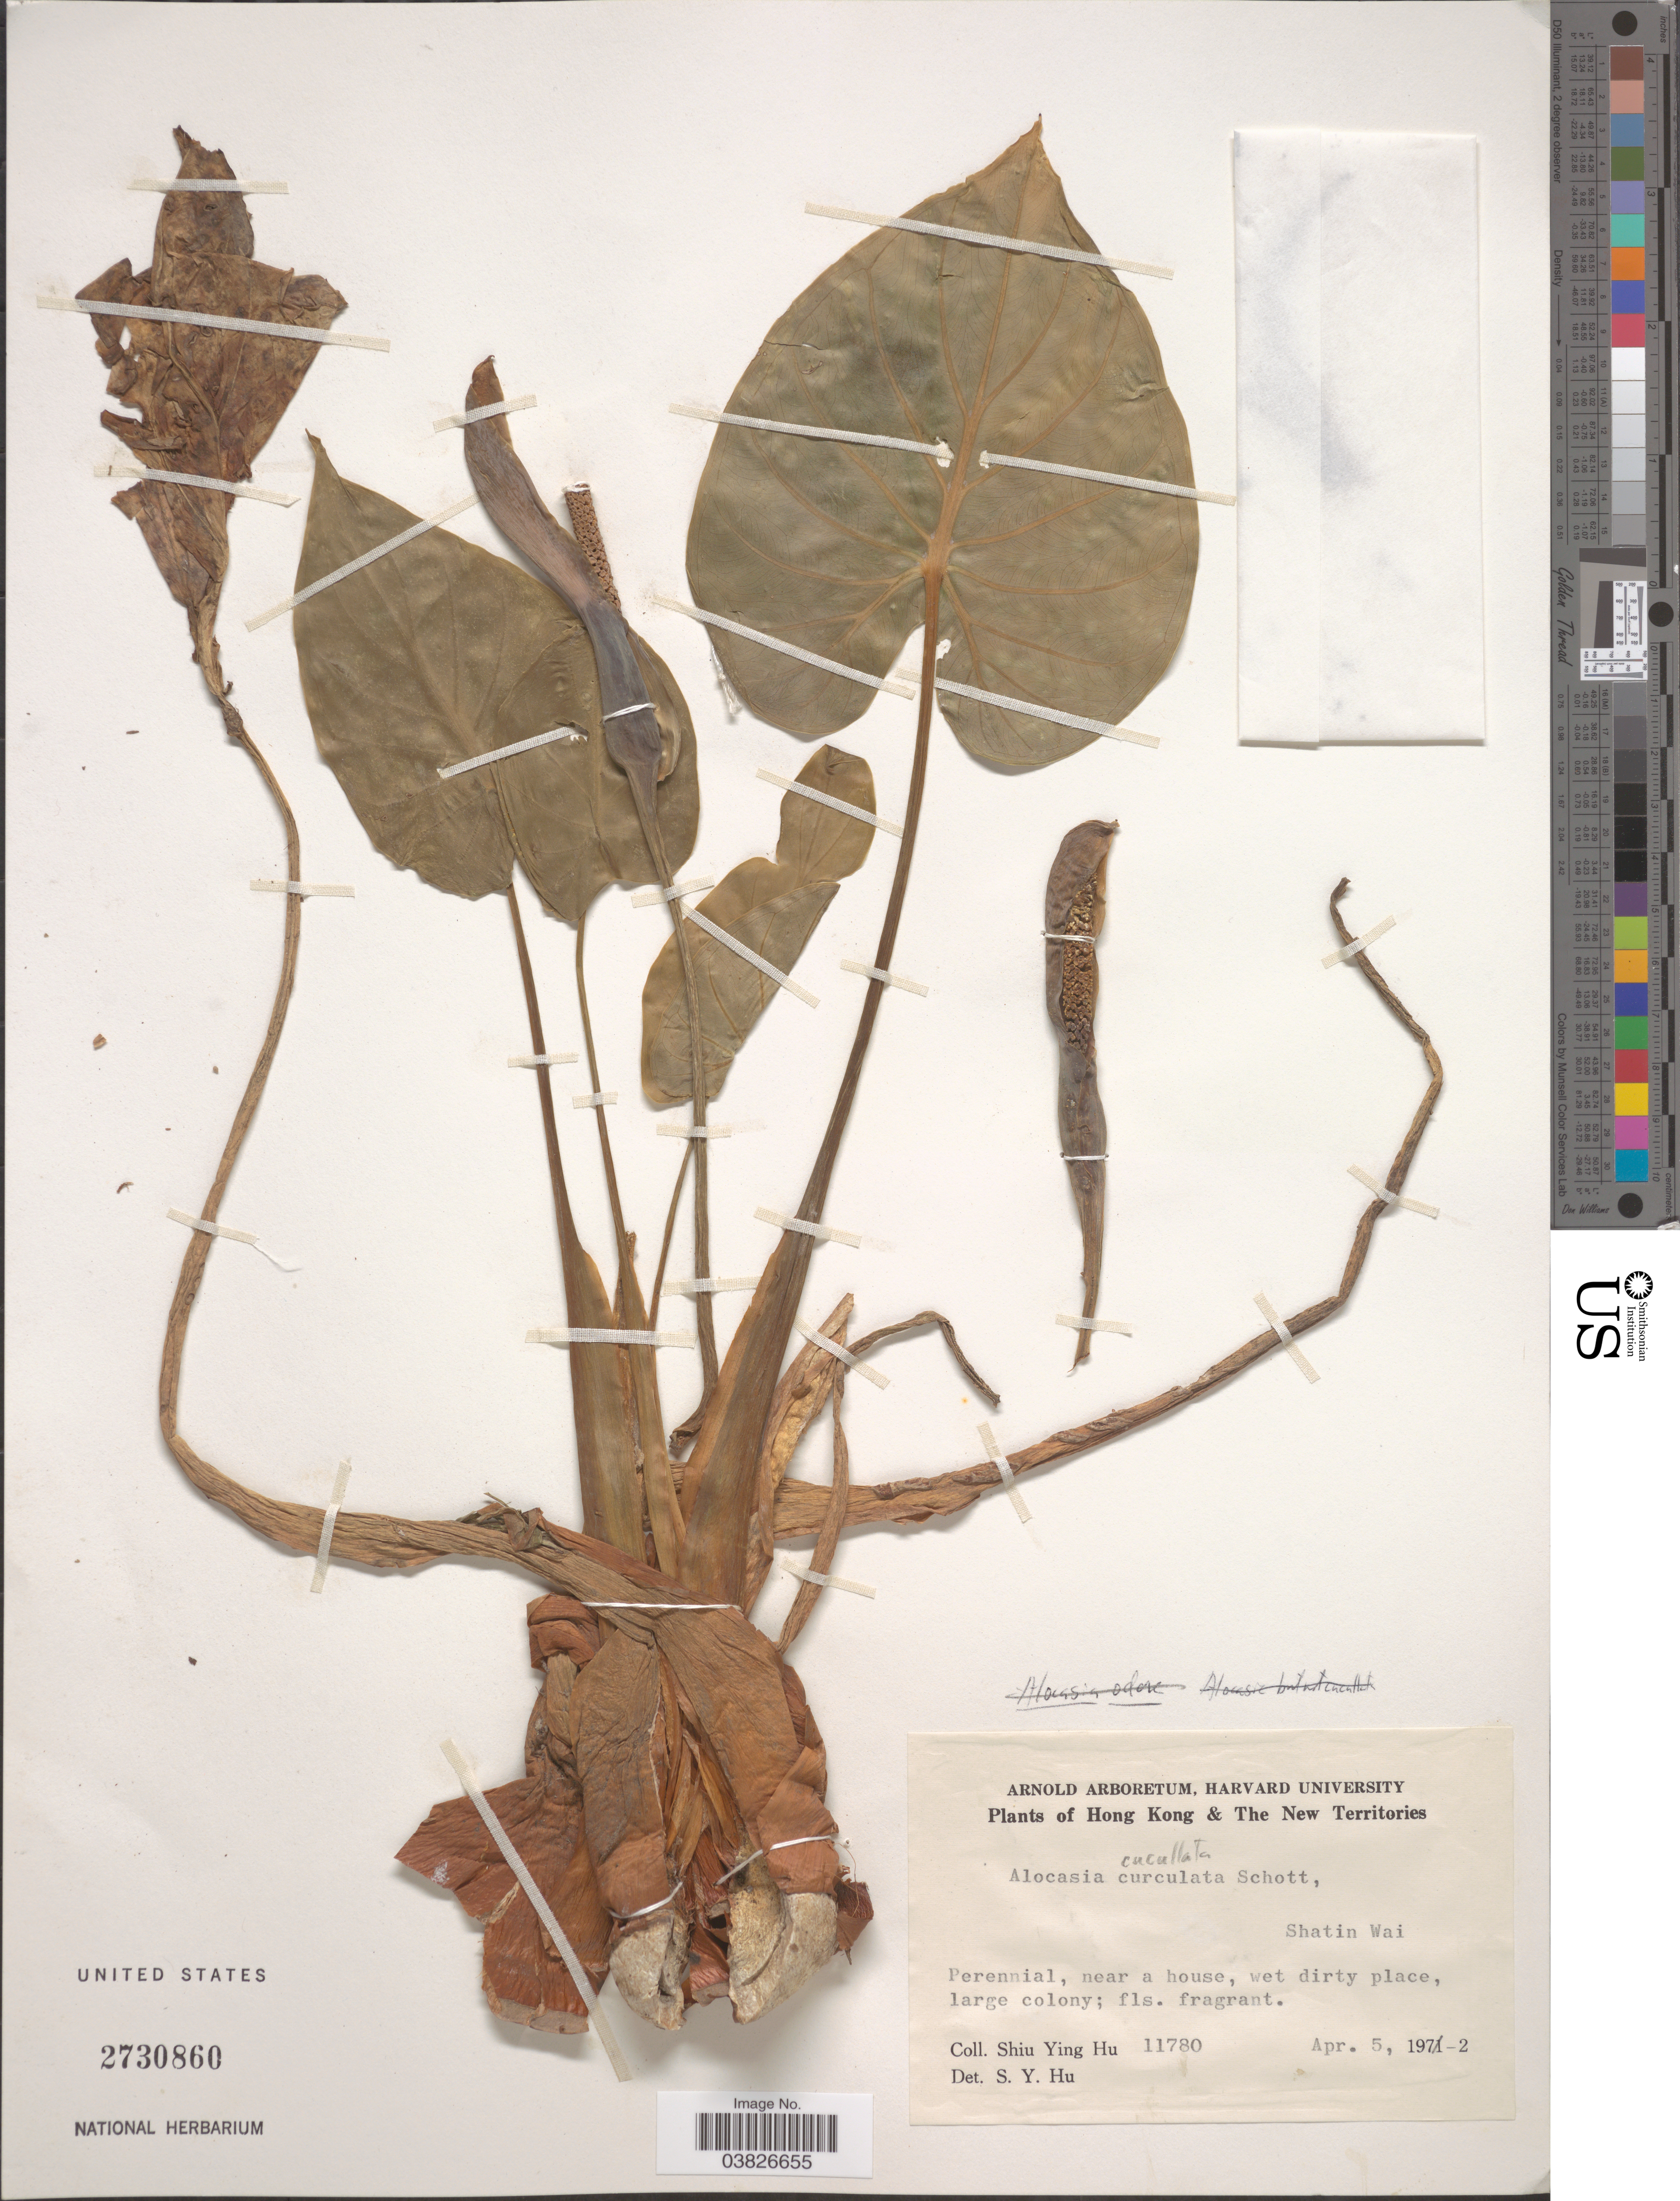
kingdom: Plantae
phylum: Tracheophyta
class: Liliopsida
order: Alismatales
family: Araceae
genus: Alocasia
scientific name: Alocasia cucullata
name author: (Lour.) G. Don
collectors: S. Y. Hu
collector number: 11780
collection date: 1972-04-05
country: China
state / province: Hong Kong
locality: The New Territories. Shatin Wai.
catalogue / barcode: US 2730860